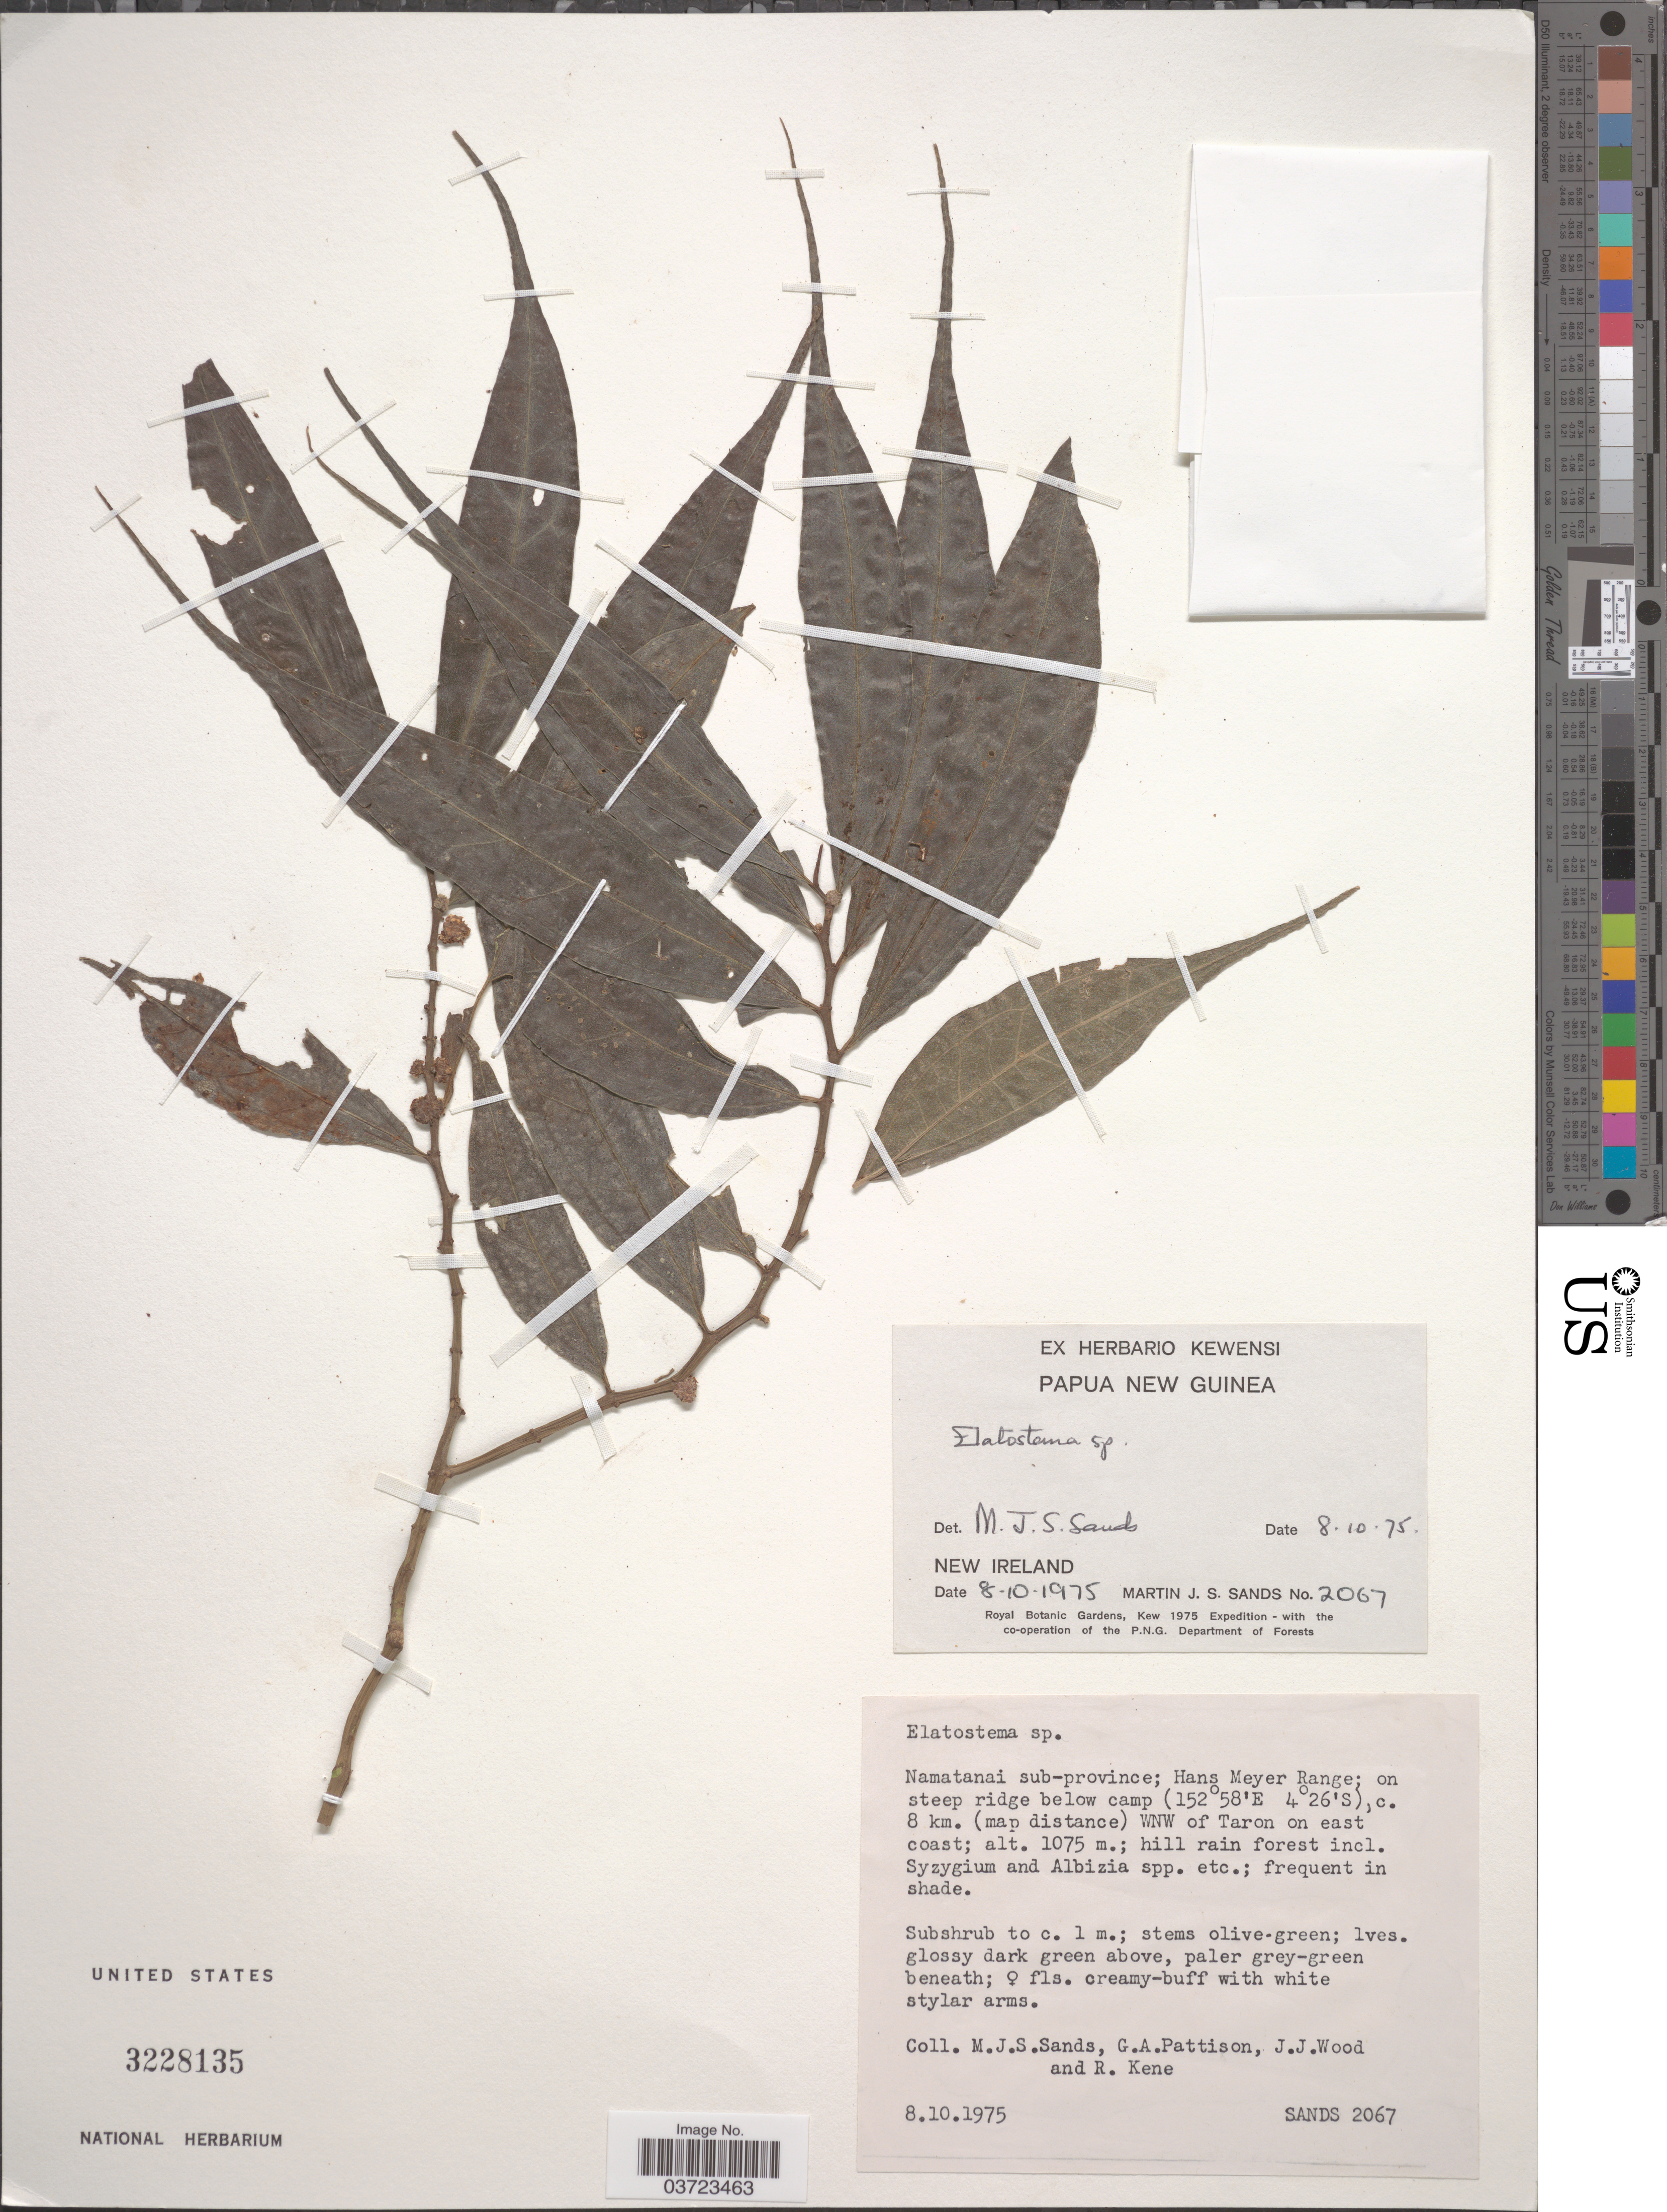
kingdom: Plantae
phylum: Tracheophyta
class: Magnoliopsida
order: Rosales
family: Urticaceae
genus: Elatostema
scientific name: Elatostema sp.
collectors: M. Sands, G. Pattison, J. Wood & R. Kene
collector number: Sands2067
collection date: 1975-10-08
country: Papua New Guinea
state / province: New Ireland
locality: Namatanai Sub-province; Hans Meyer Range; on steep ridge below camp, c. 8 km. (map distance) WNW of Taron on east coast.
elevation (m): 1075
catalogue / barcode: US 3228135